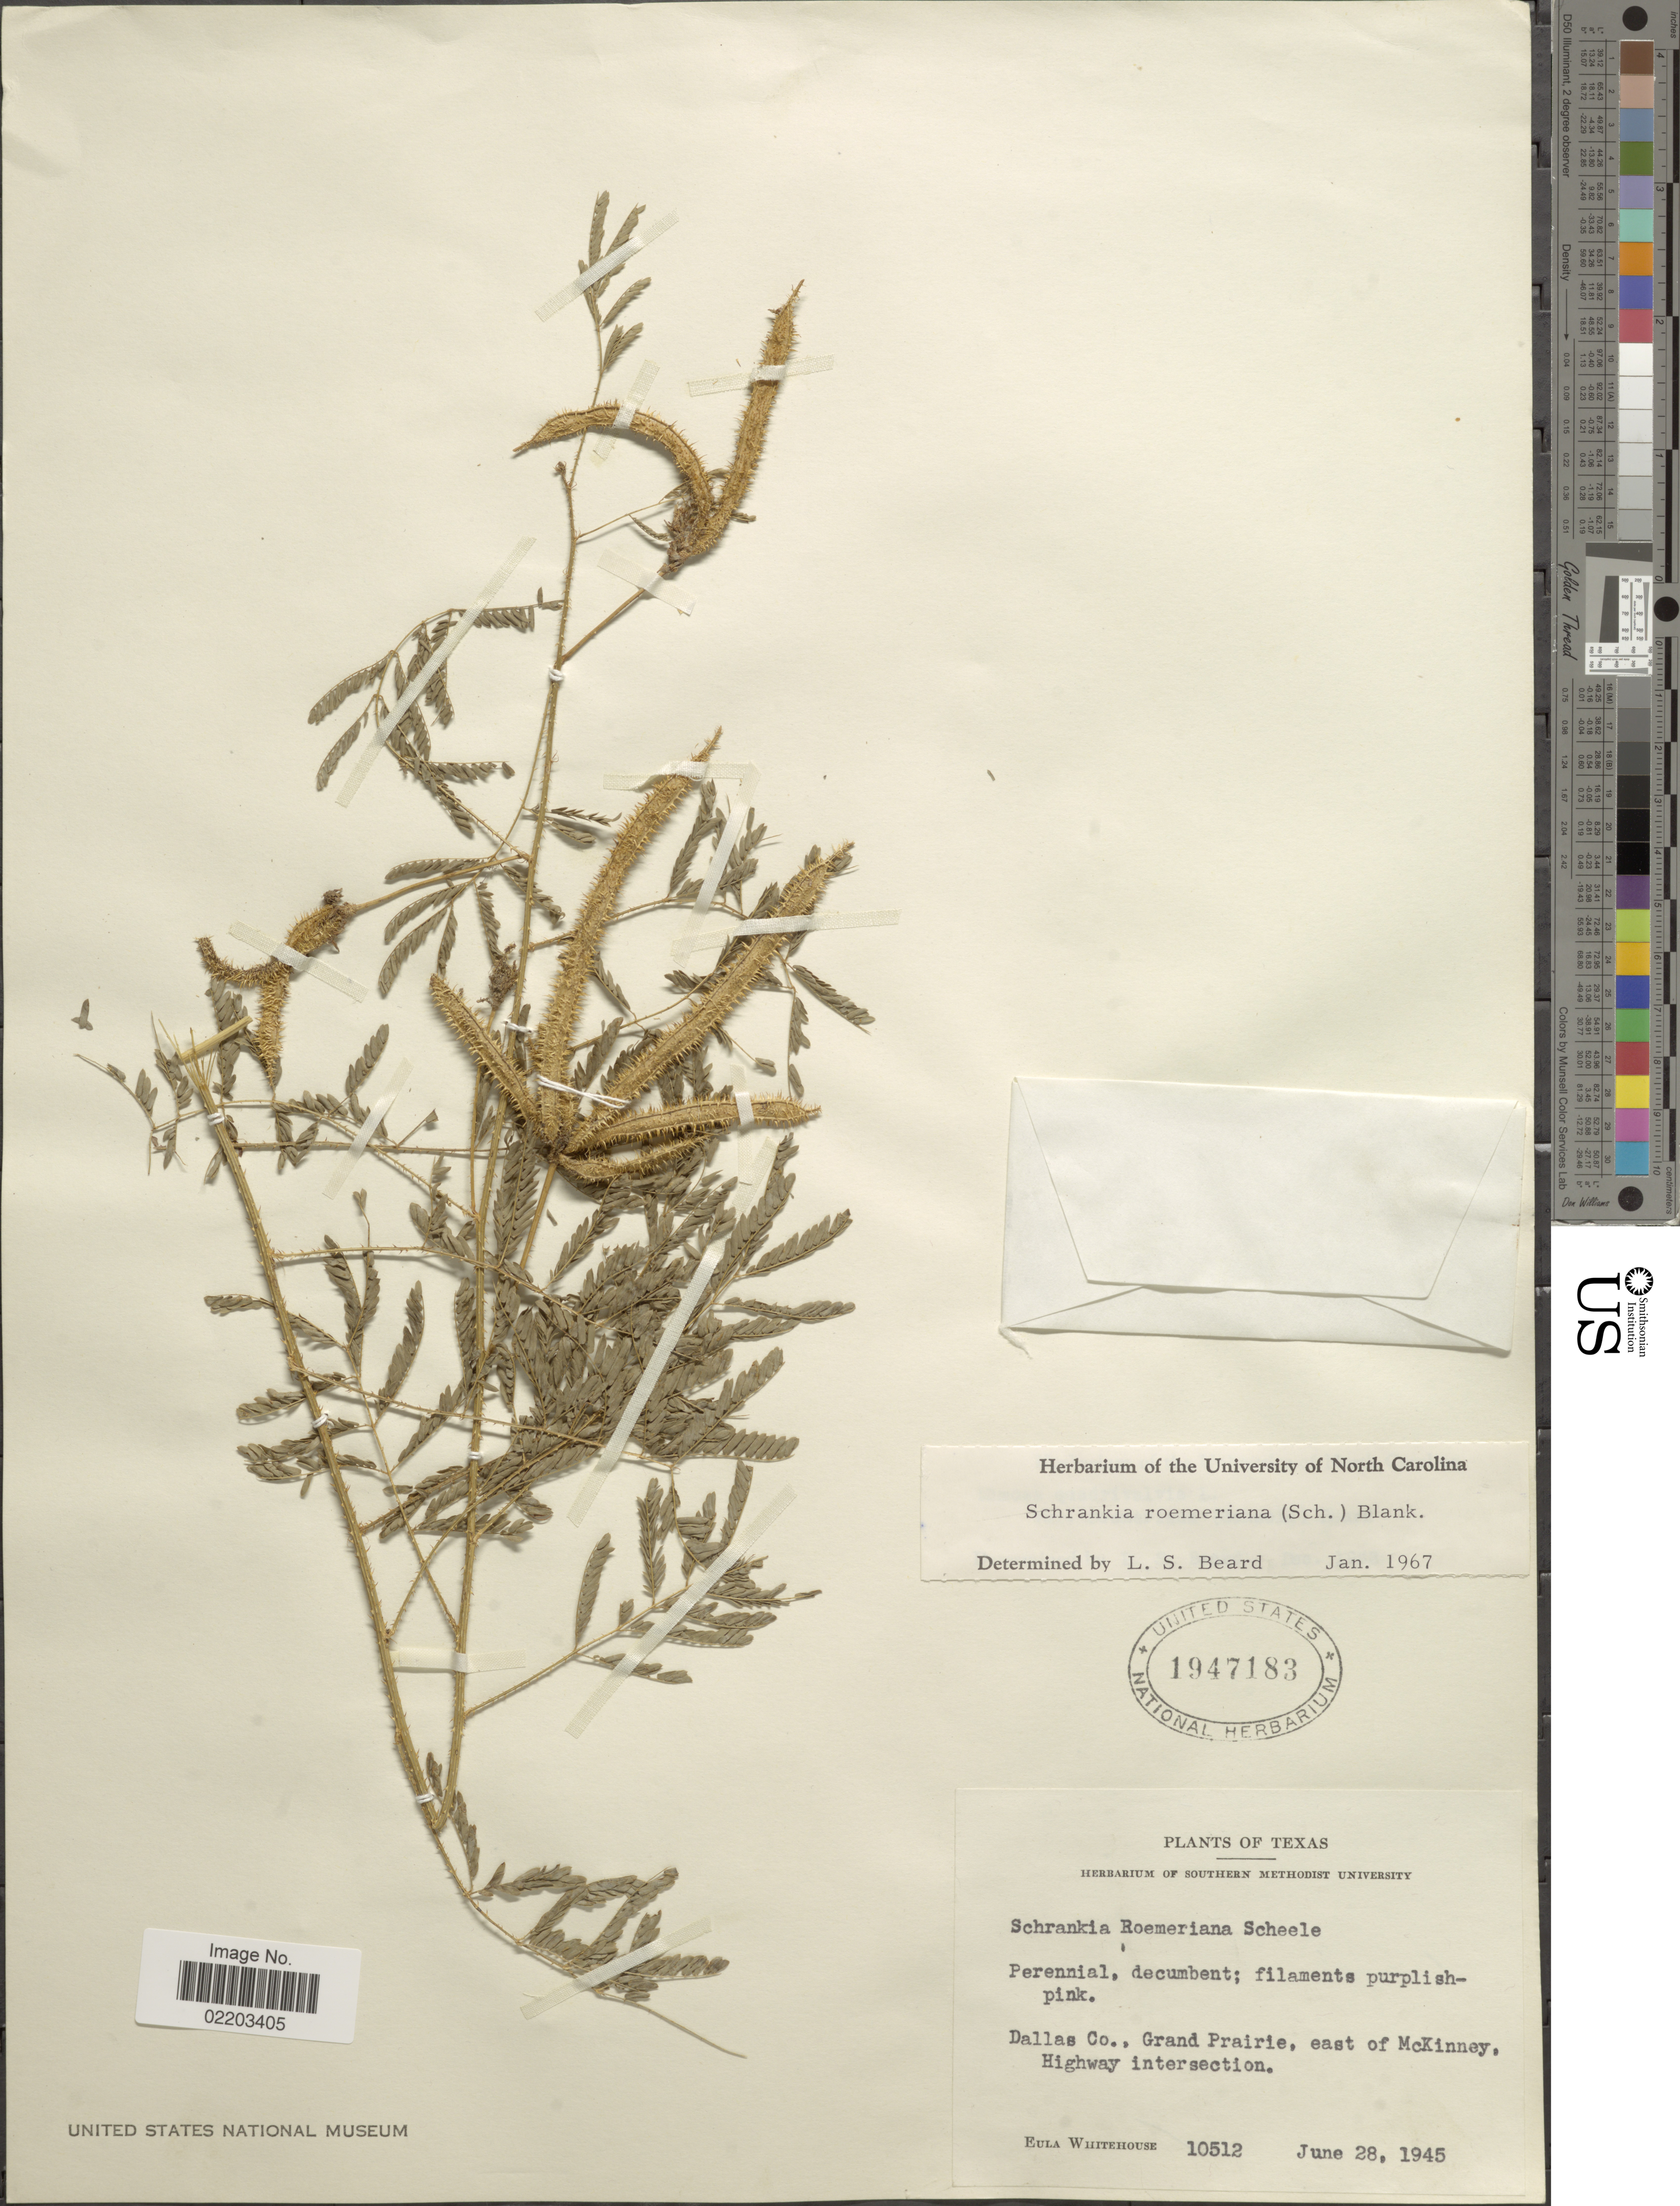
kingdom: Plantae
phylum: Tracheophyta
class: Magnoliopsida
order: Fabales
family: Fabaceae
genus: Mimosa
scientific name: Mimosa roemeriana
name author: Scheele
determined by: U.S. National Herbarium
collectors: E. Whitehouse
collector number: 10512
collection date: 1945-06-28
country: United States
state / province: Texas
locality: Dallas Co., Grand Prairie, east of McKinney, Highway intersection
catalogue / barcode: US 1947183